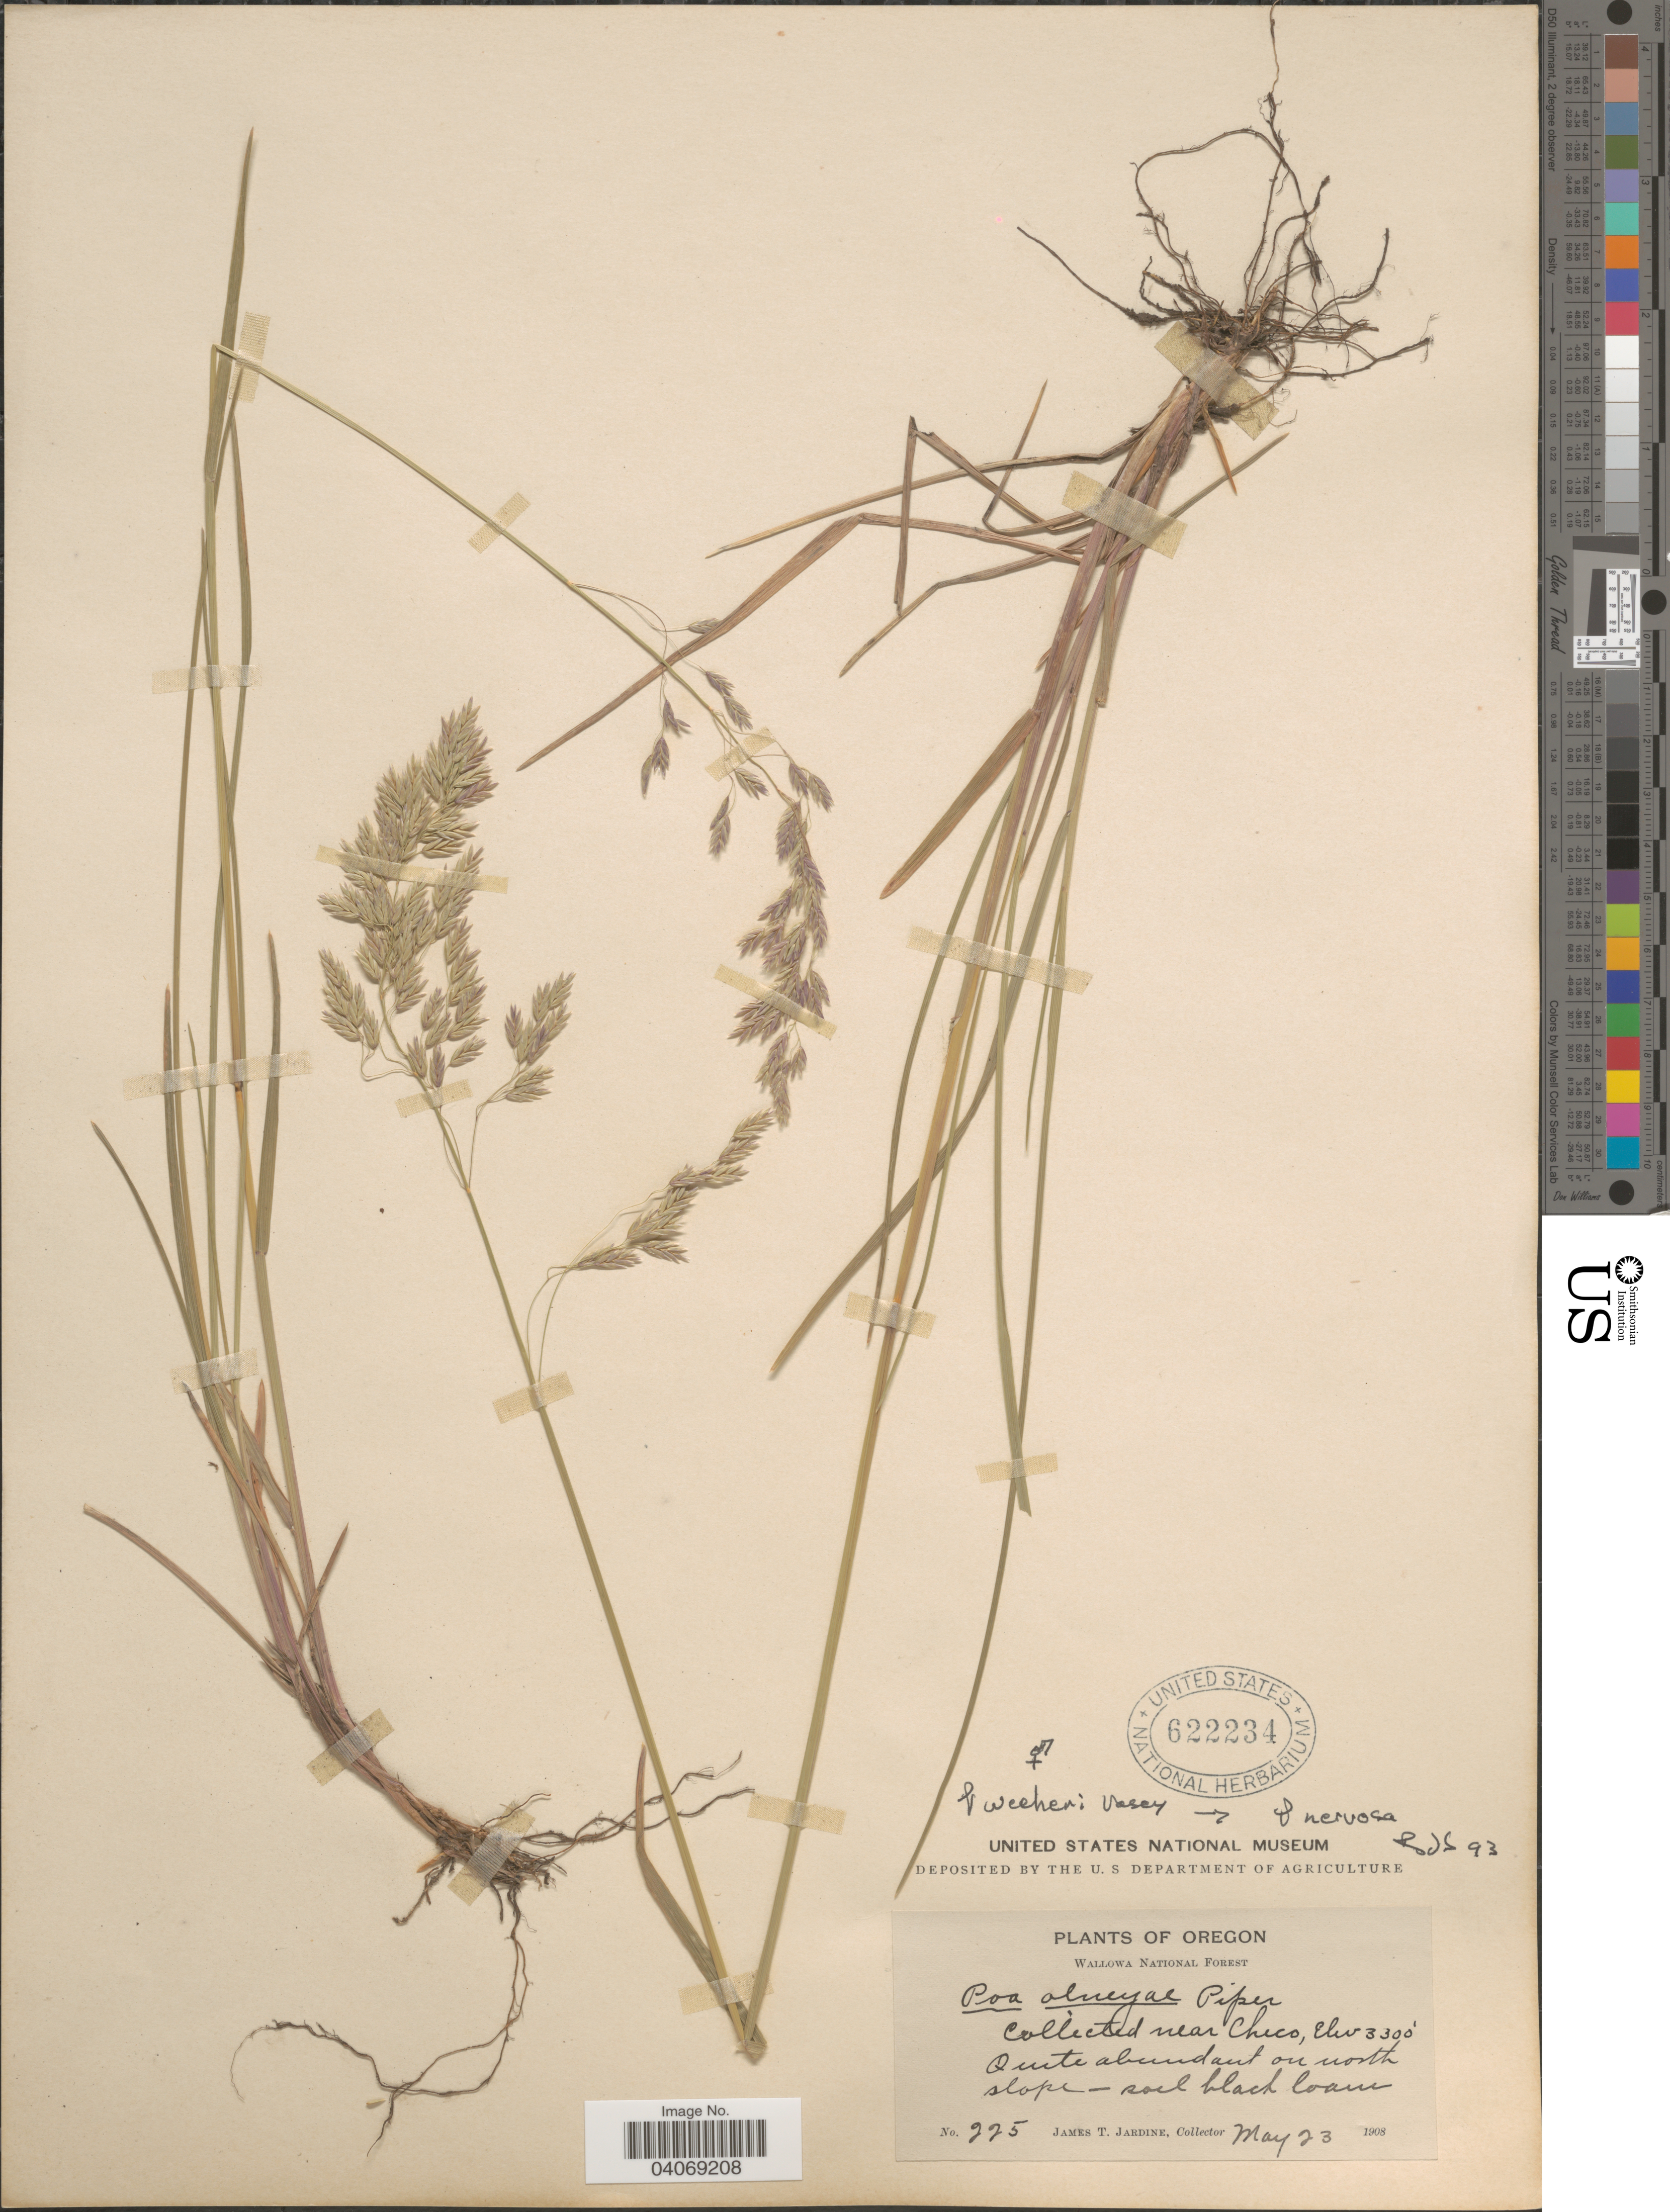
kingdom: Plantae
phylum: Tracheophyta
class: Liliopsida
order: Poales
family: Poaceae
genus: Poa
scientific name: Poa wheeleri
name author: Vasey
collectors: J. T. Jardine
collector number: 225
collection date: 1908-05-23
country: United States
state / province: Oregon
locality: Wallowa National Forest. Near Chico. Quite abundant on north slope.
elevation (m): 1006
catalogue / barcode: US 622234